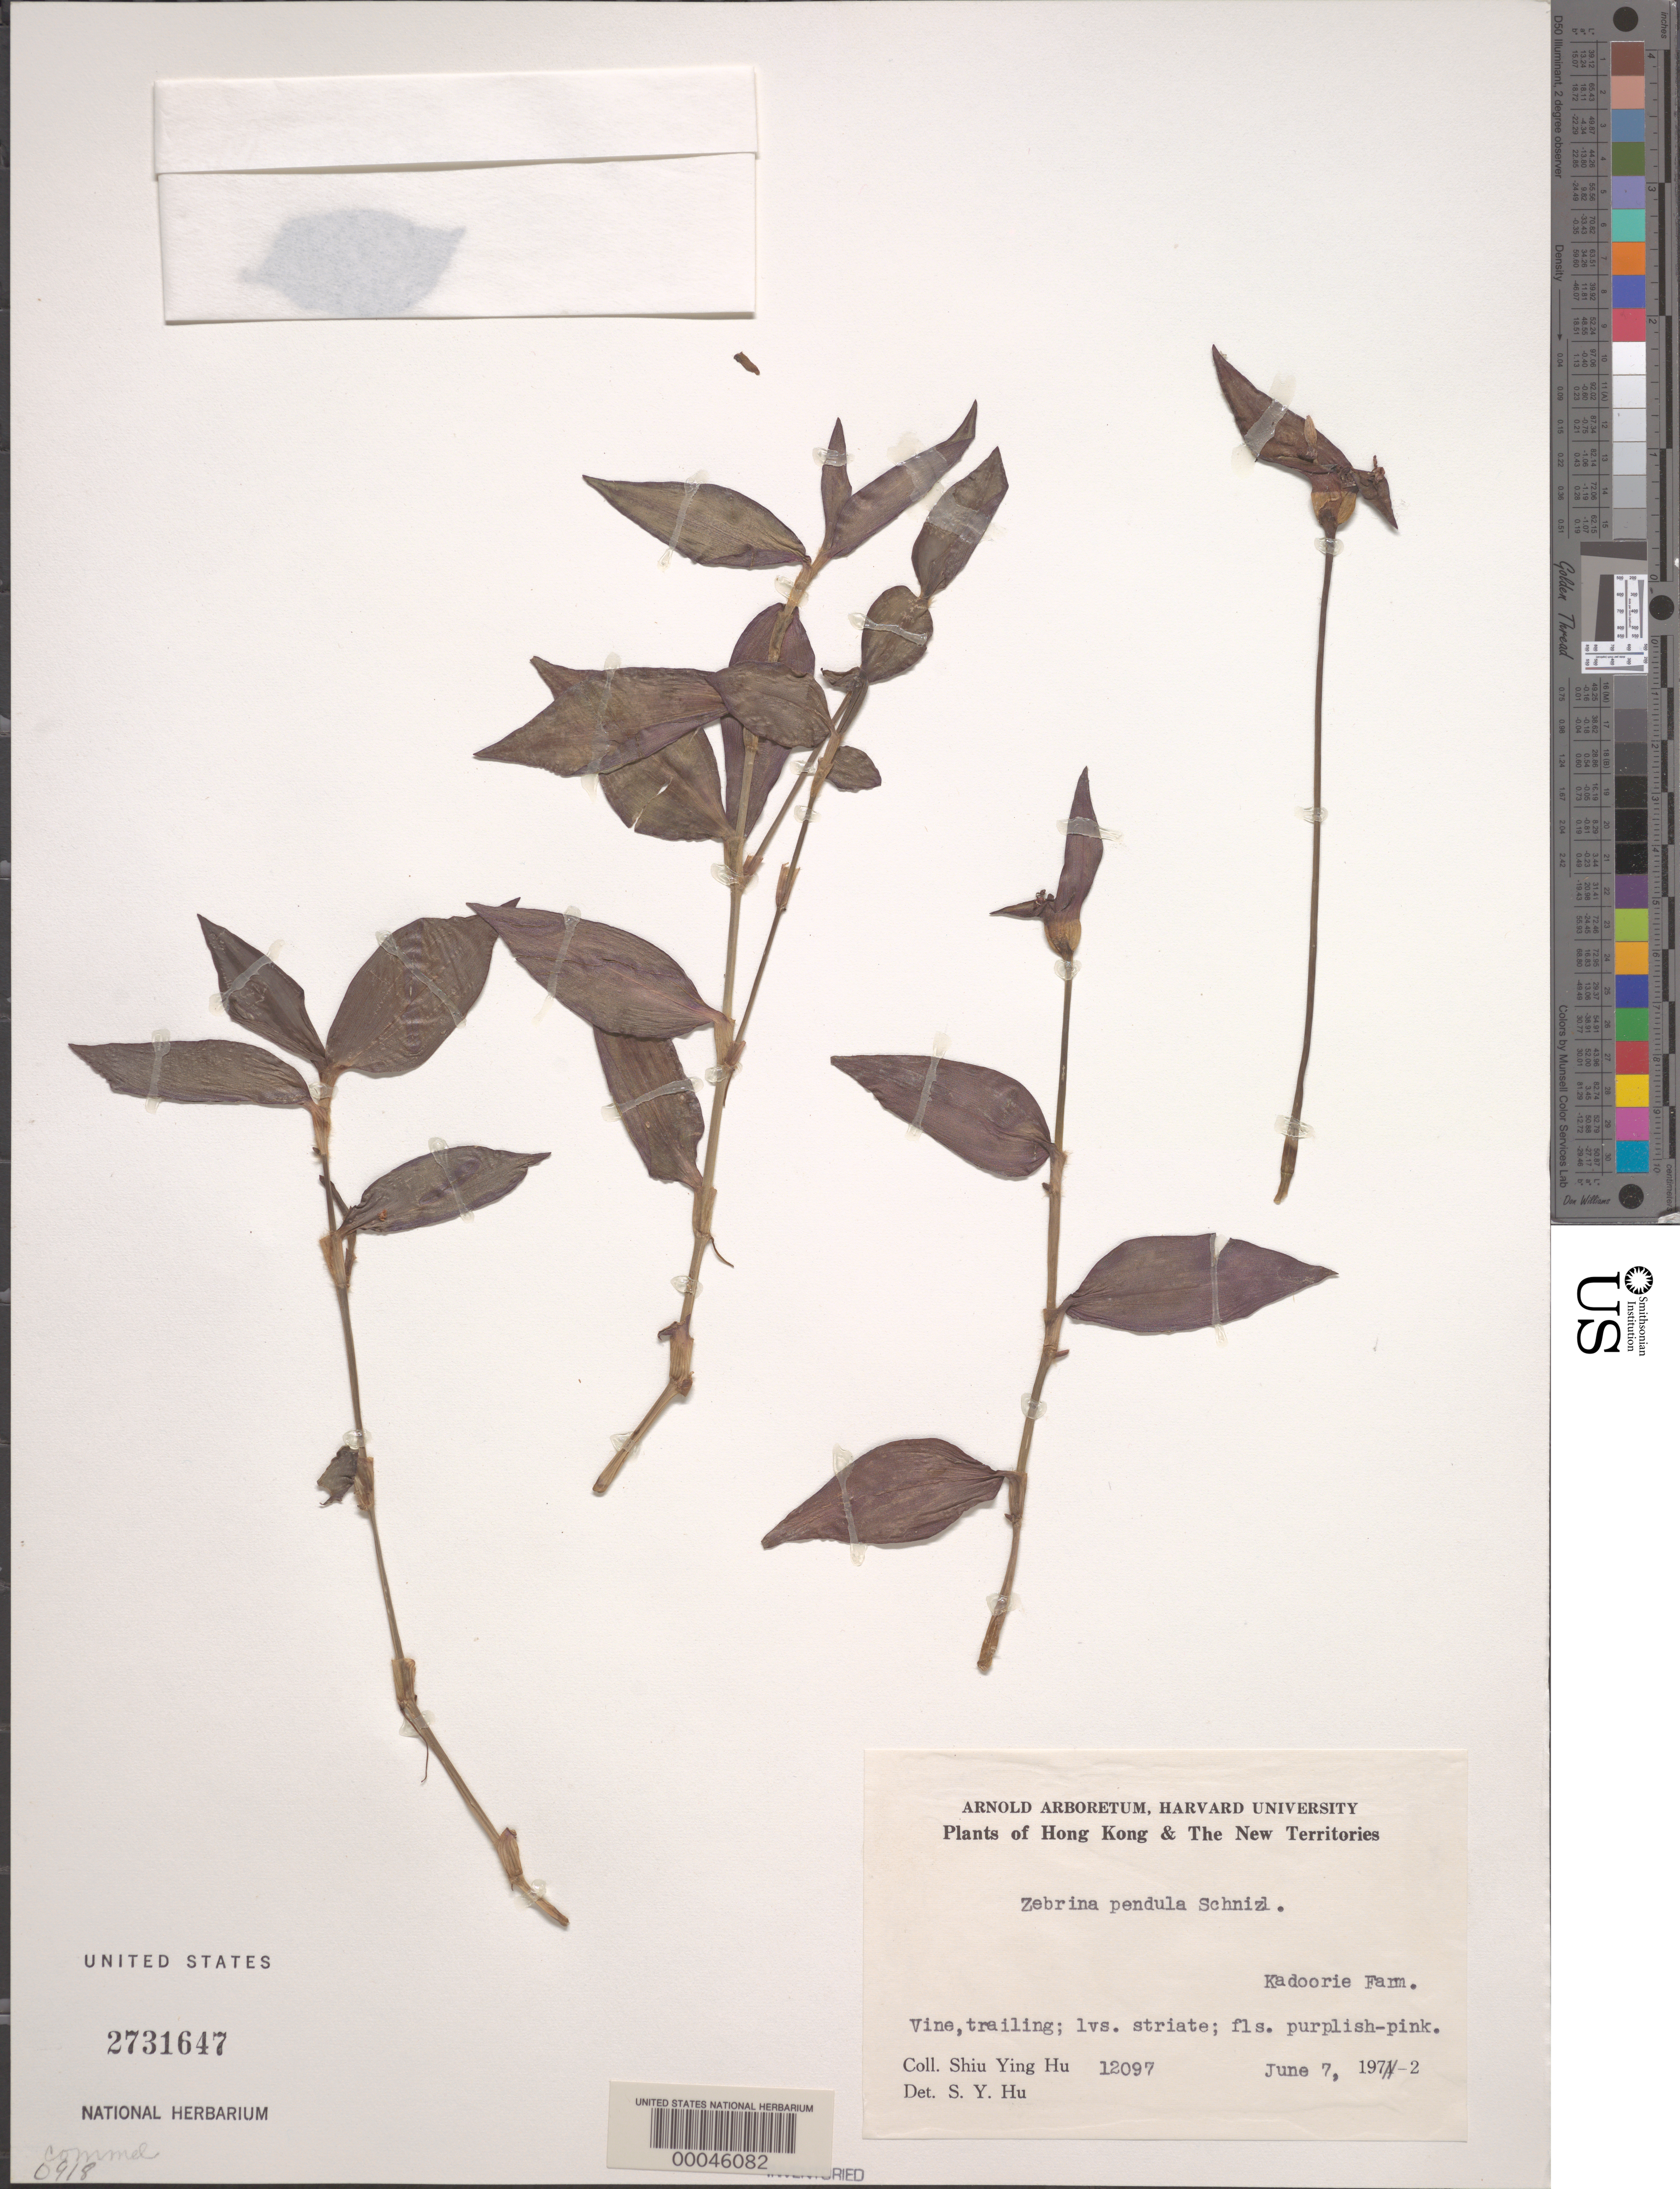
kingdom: Plantae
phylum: Tracheophyta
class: Liliopsida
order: Commelinales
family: Commelinaceae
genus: Tradescantia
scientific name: Tradescantia zebrina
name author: Bosse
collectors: S. Y. Hu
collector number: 12097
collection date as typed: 07 Jun 1972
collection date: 1972-06-07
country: China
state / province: Hong Kong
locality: Kadoorie farm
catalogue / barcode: US 2731647